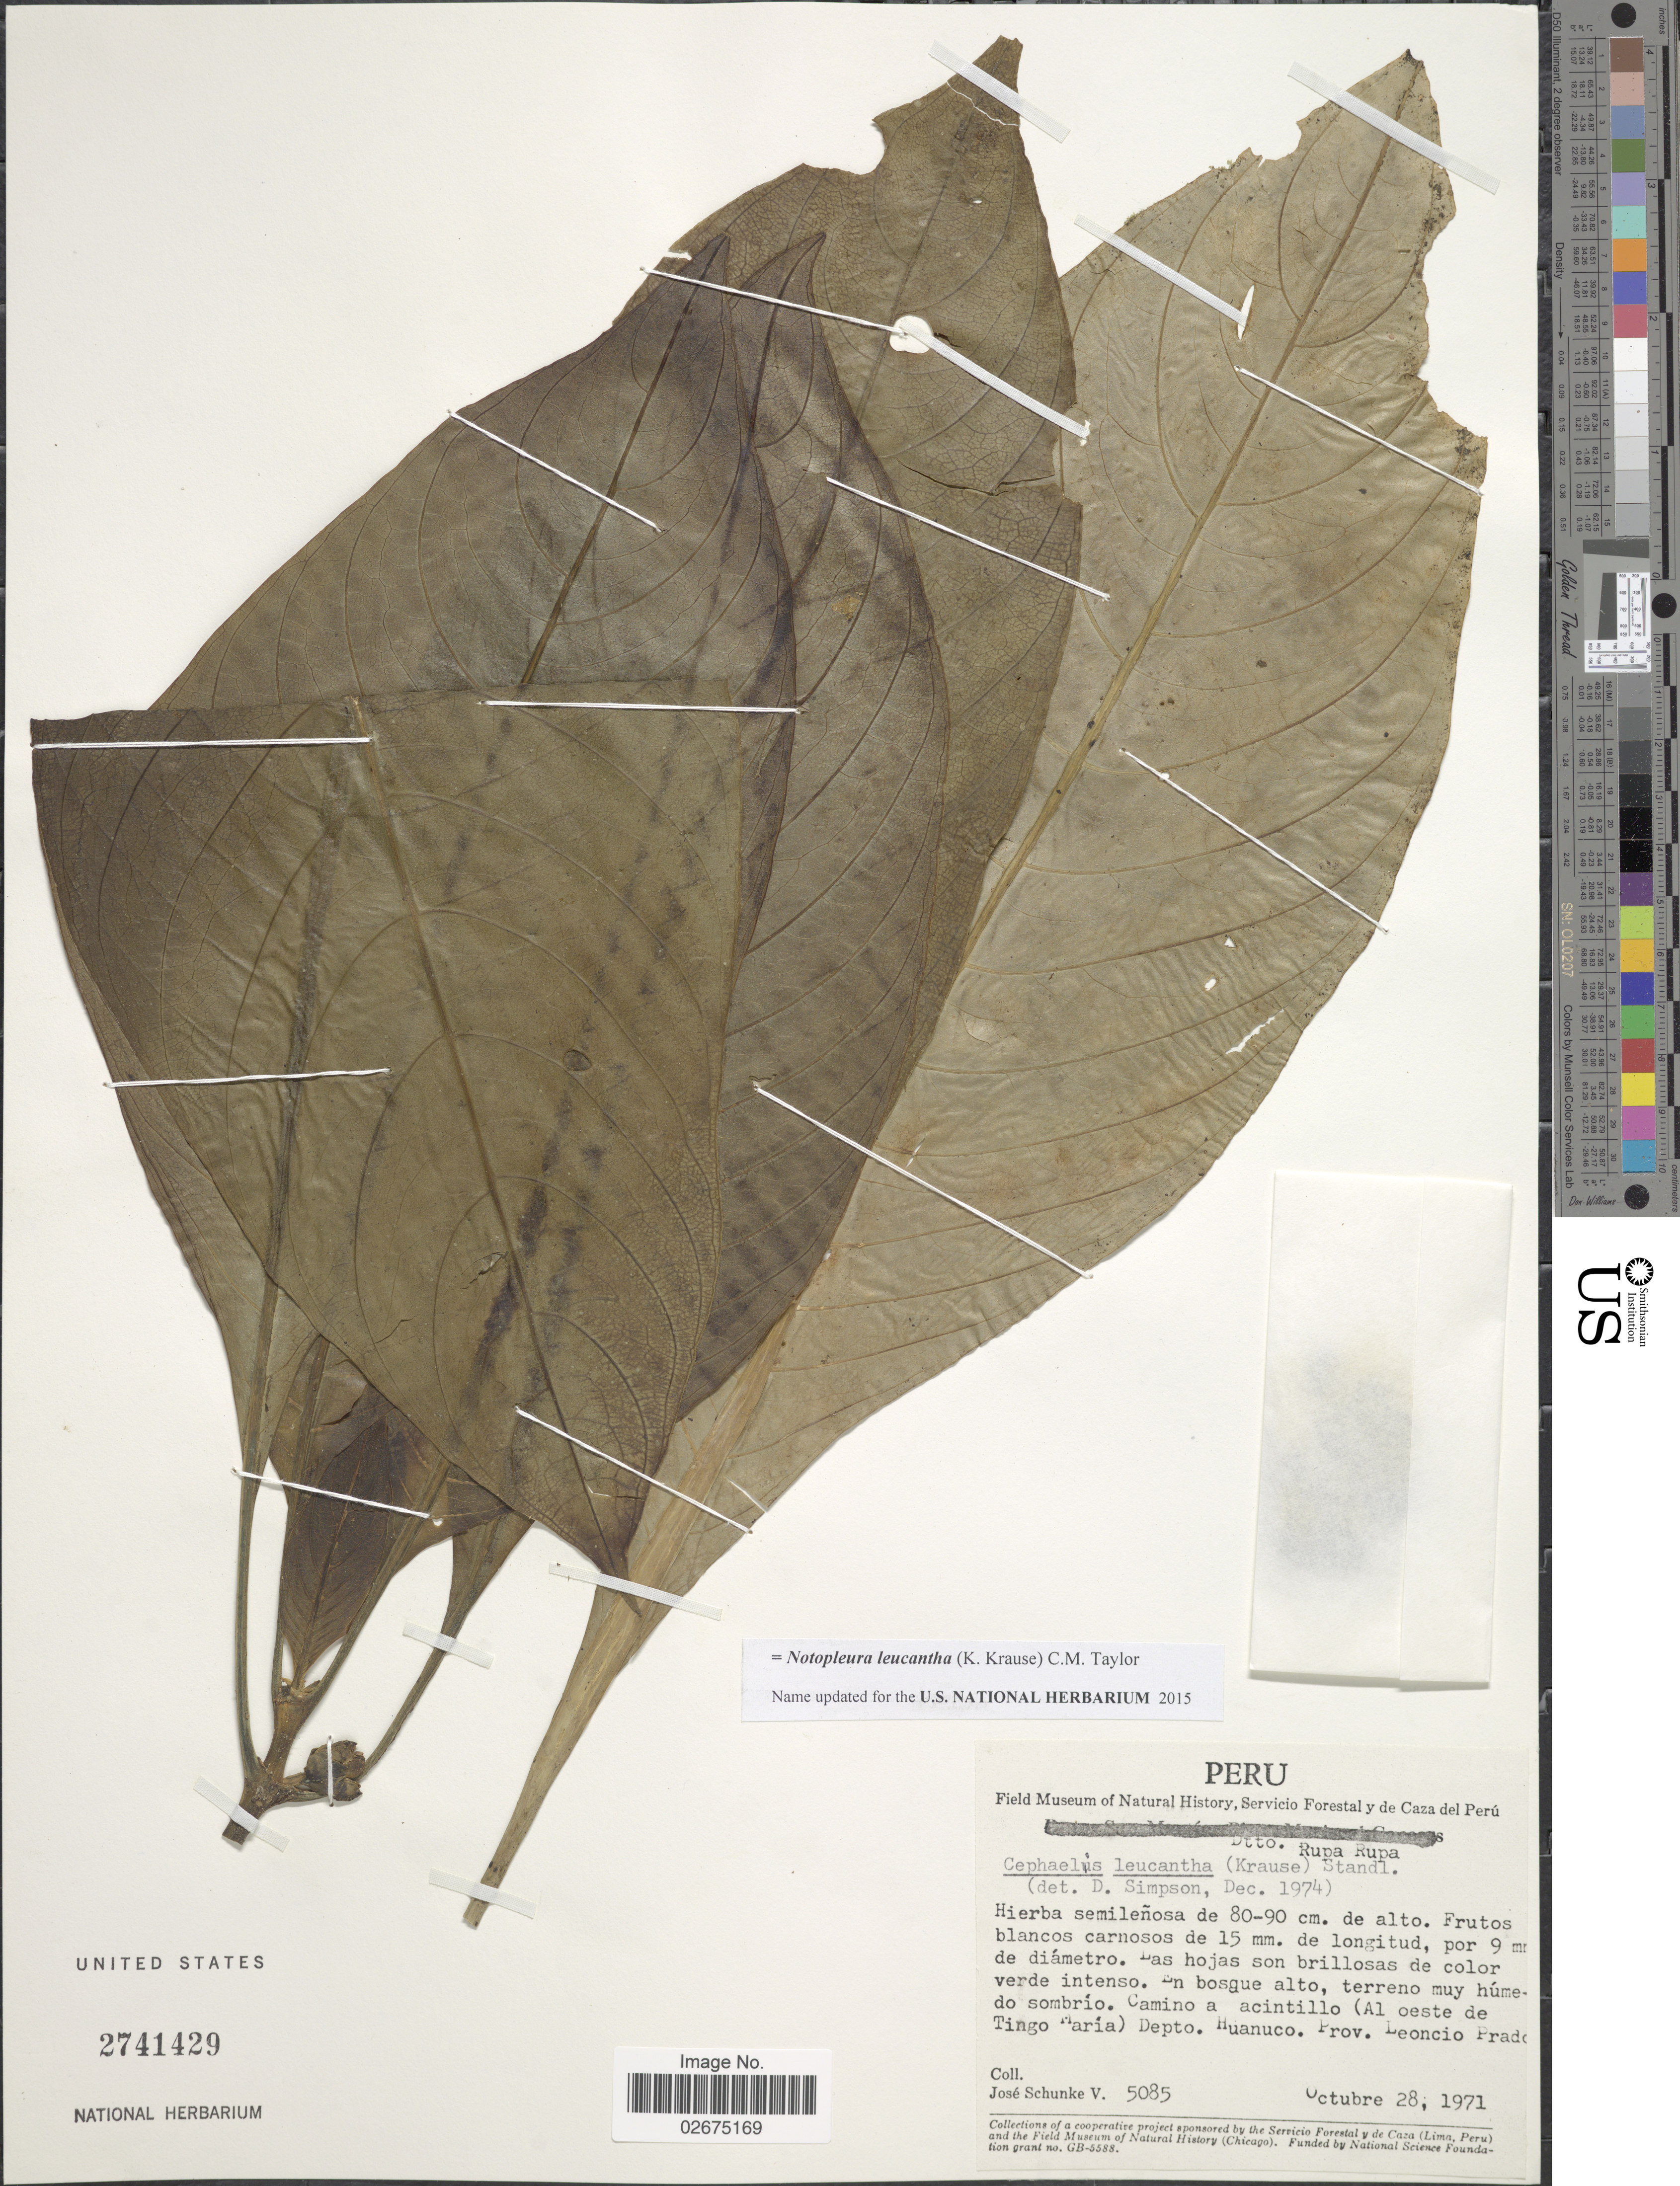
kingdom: Plantae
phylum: Tracheophyta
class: Magnoliopsida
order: Gentianales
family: Rubiaceae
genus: Notopleura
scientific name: Notopleura leucantha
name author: (K. Krause) C.M. Taylor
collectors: J. Schunke Vigo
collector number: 5085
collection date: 1971-10-28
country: Peru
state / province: Huánuco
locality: Camino a acintillo (Al oeste de Tingo Maria) Prov. Leoncio Prado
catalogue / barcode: US 2741429